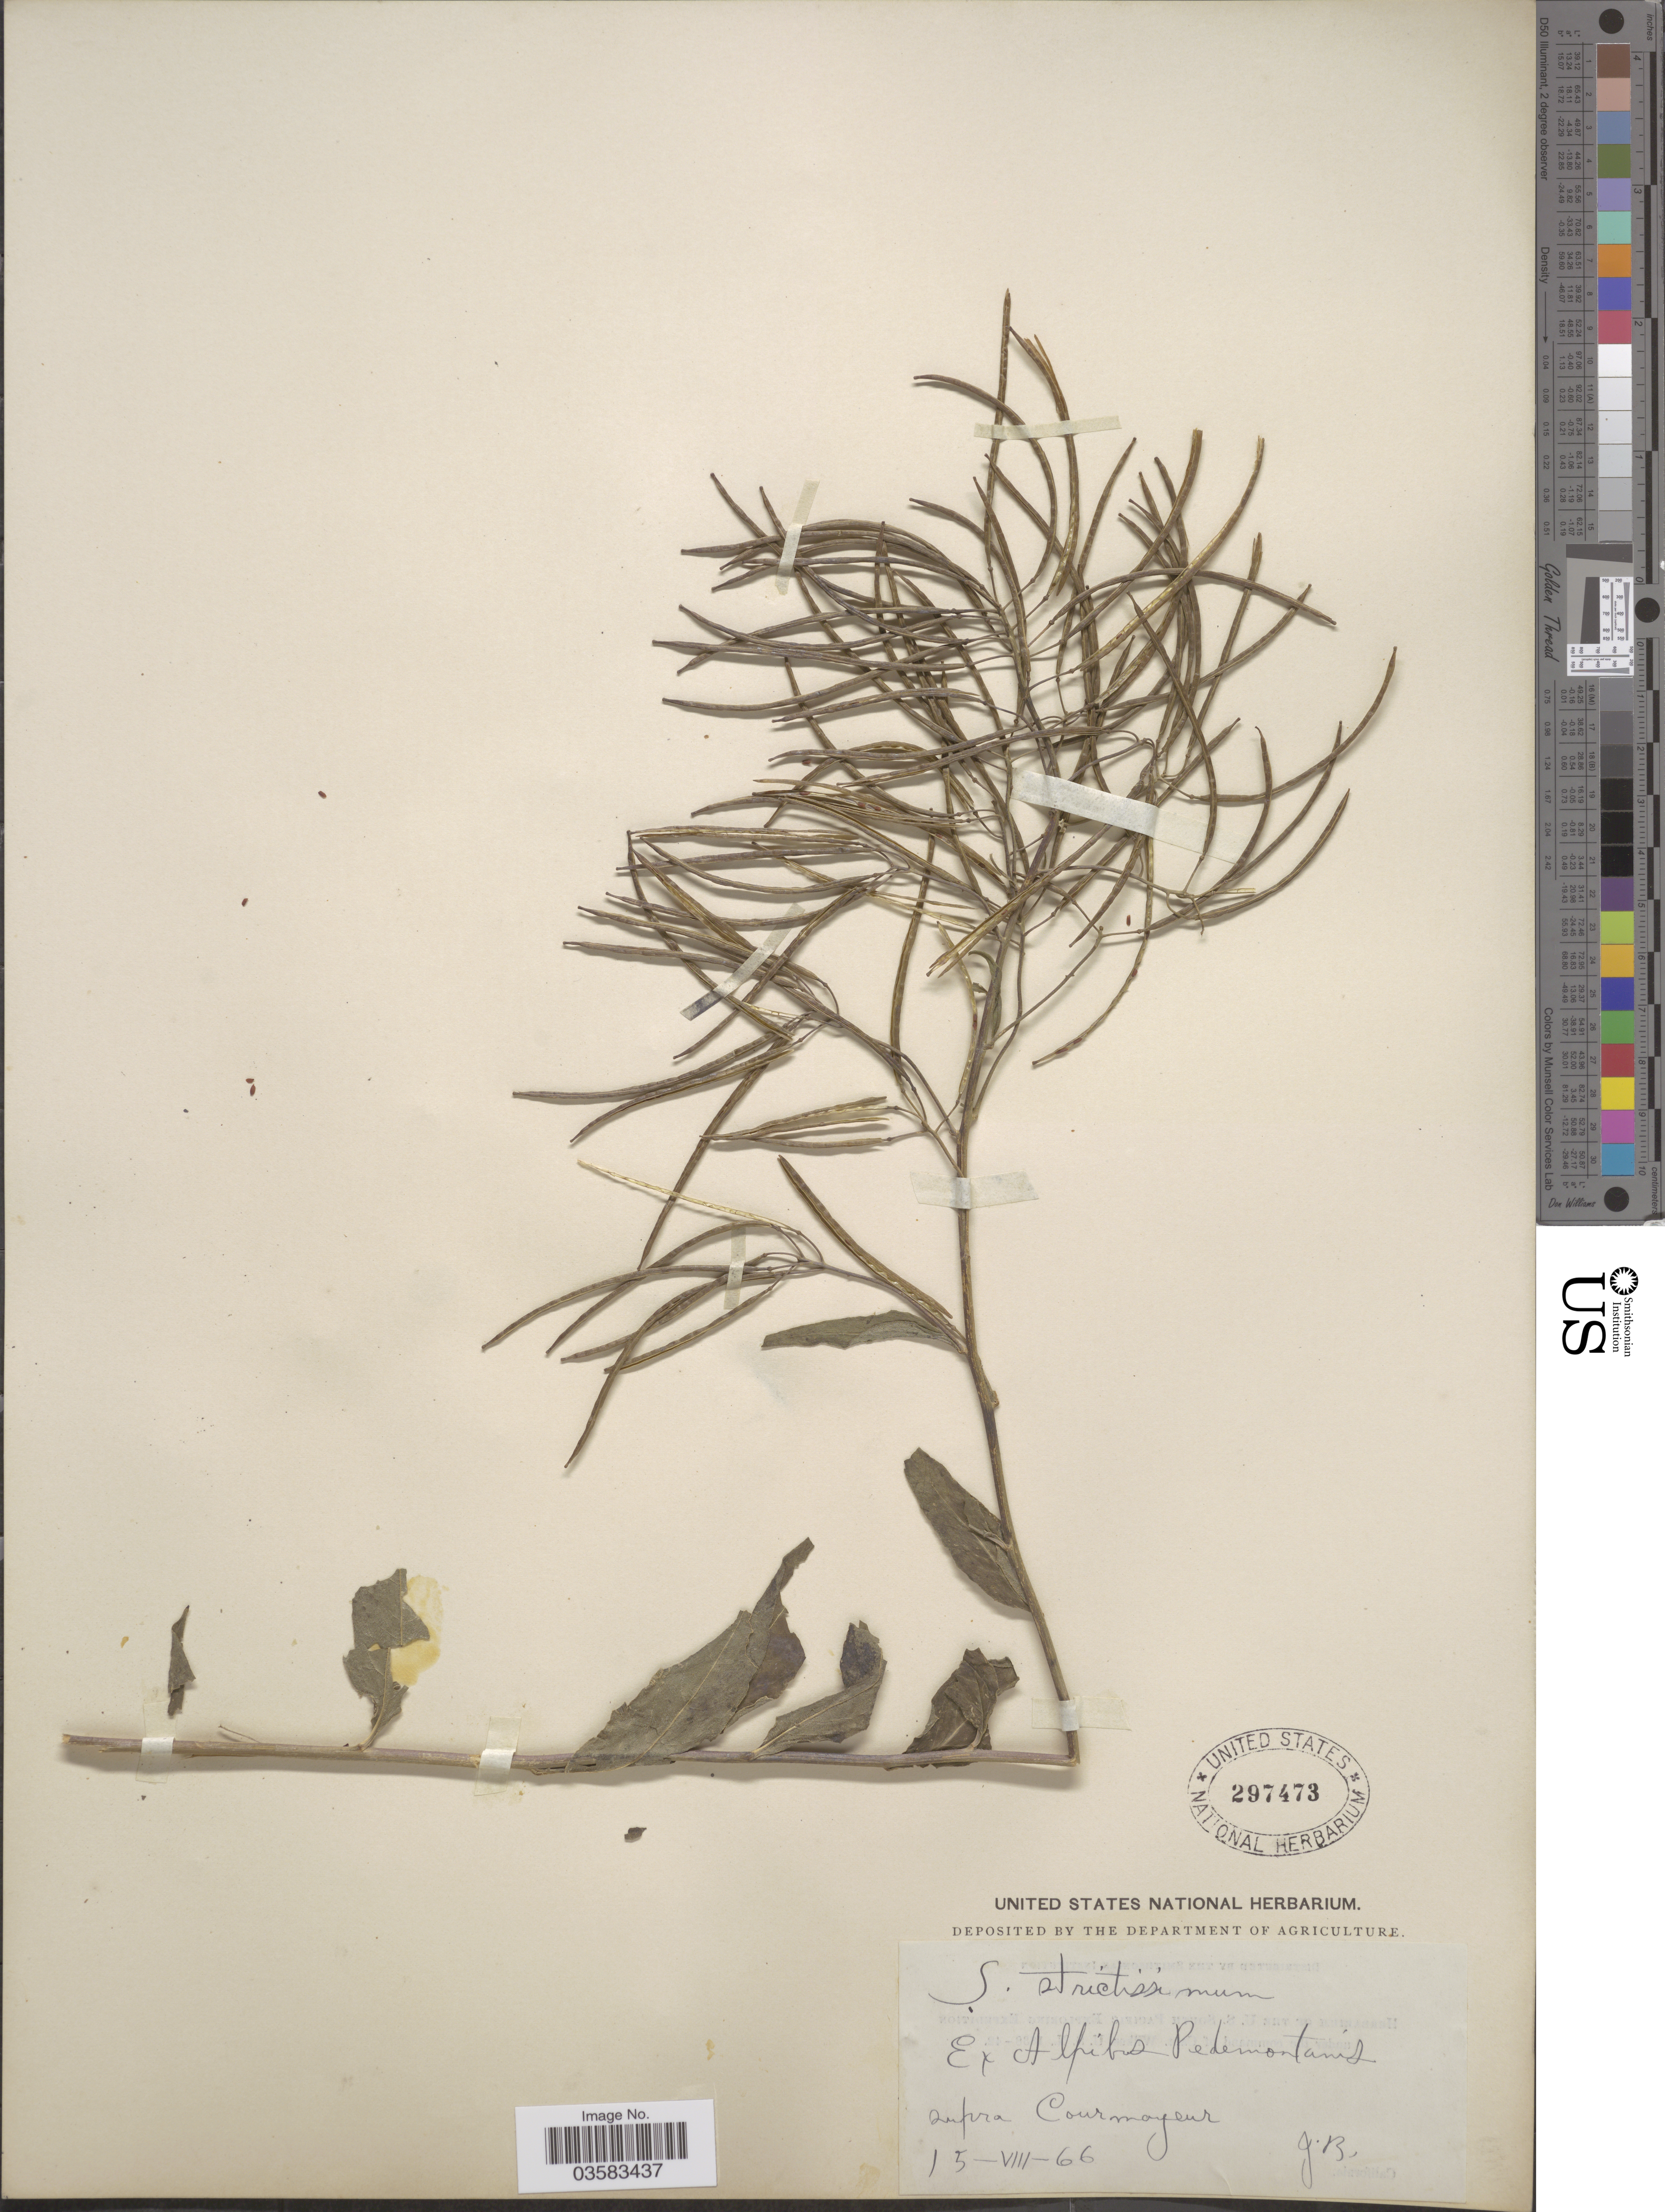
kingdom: Plantae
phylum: Tracheophyta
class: Magnoliopsida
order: Brassicales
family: Brassicaceae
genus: Sisymbrium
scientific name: Sisymbrium strictissimum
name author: L.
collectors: J. B.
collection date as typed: Transcribed d/m/y: 15/8/66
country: Italy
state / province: Piedmont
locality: Ex Alpibus Pedemontanis supra Courmayeur.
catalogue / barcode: US 297473